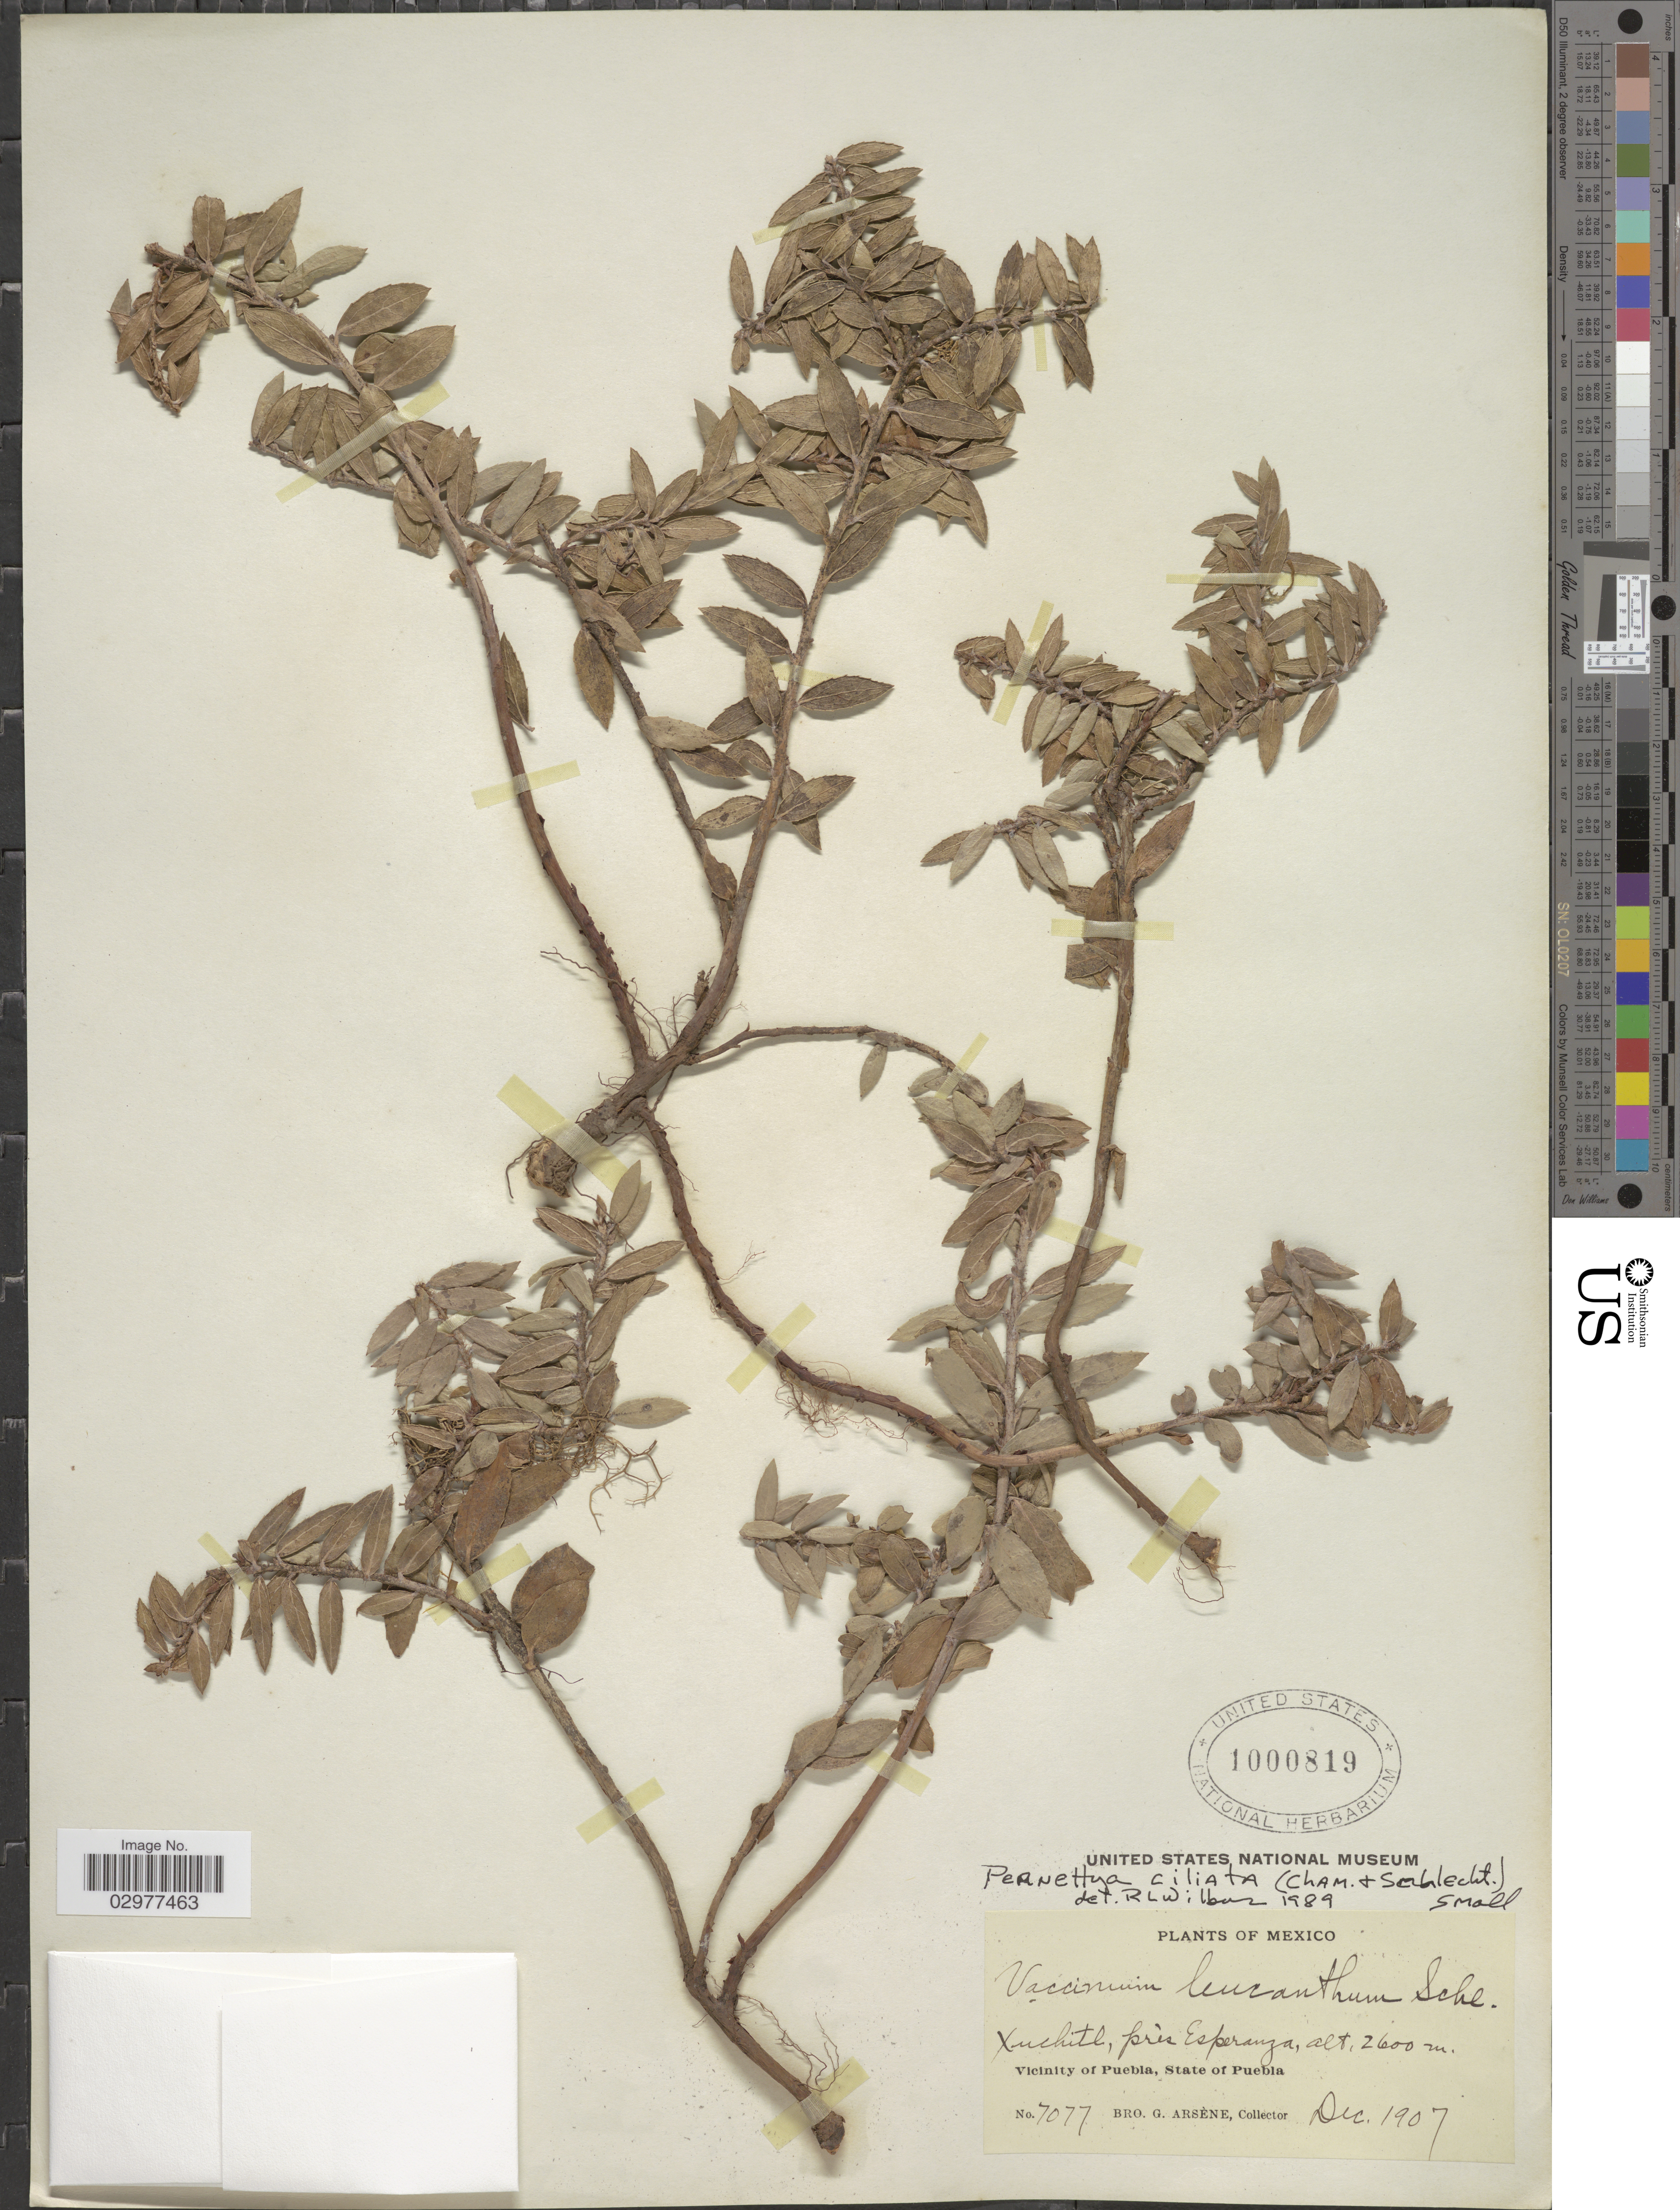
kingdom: Plantae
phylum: Tracheophyta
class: Magnoliopsida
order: Ericales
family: Ericaceae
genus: Pernettya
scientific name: Pernettya prostrata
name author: (Cav.) DC.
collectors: Bro. G. Arsène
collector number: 7077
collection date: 1907-12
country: Mexico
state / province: Puebla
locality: Xuchitl, près Esperanza, Vicinity of Puebla, State of Puebla.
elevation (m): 2600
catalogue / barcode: US 1000819